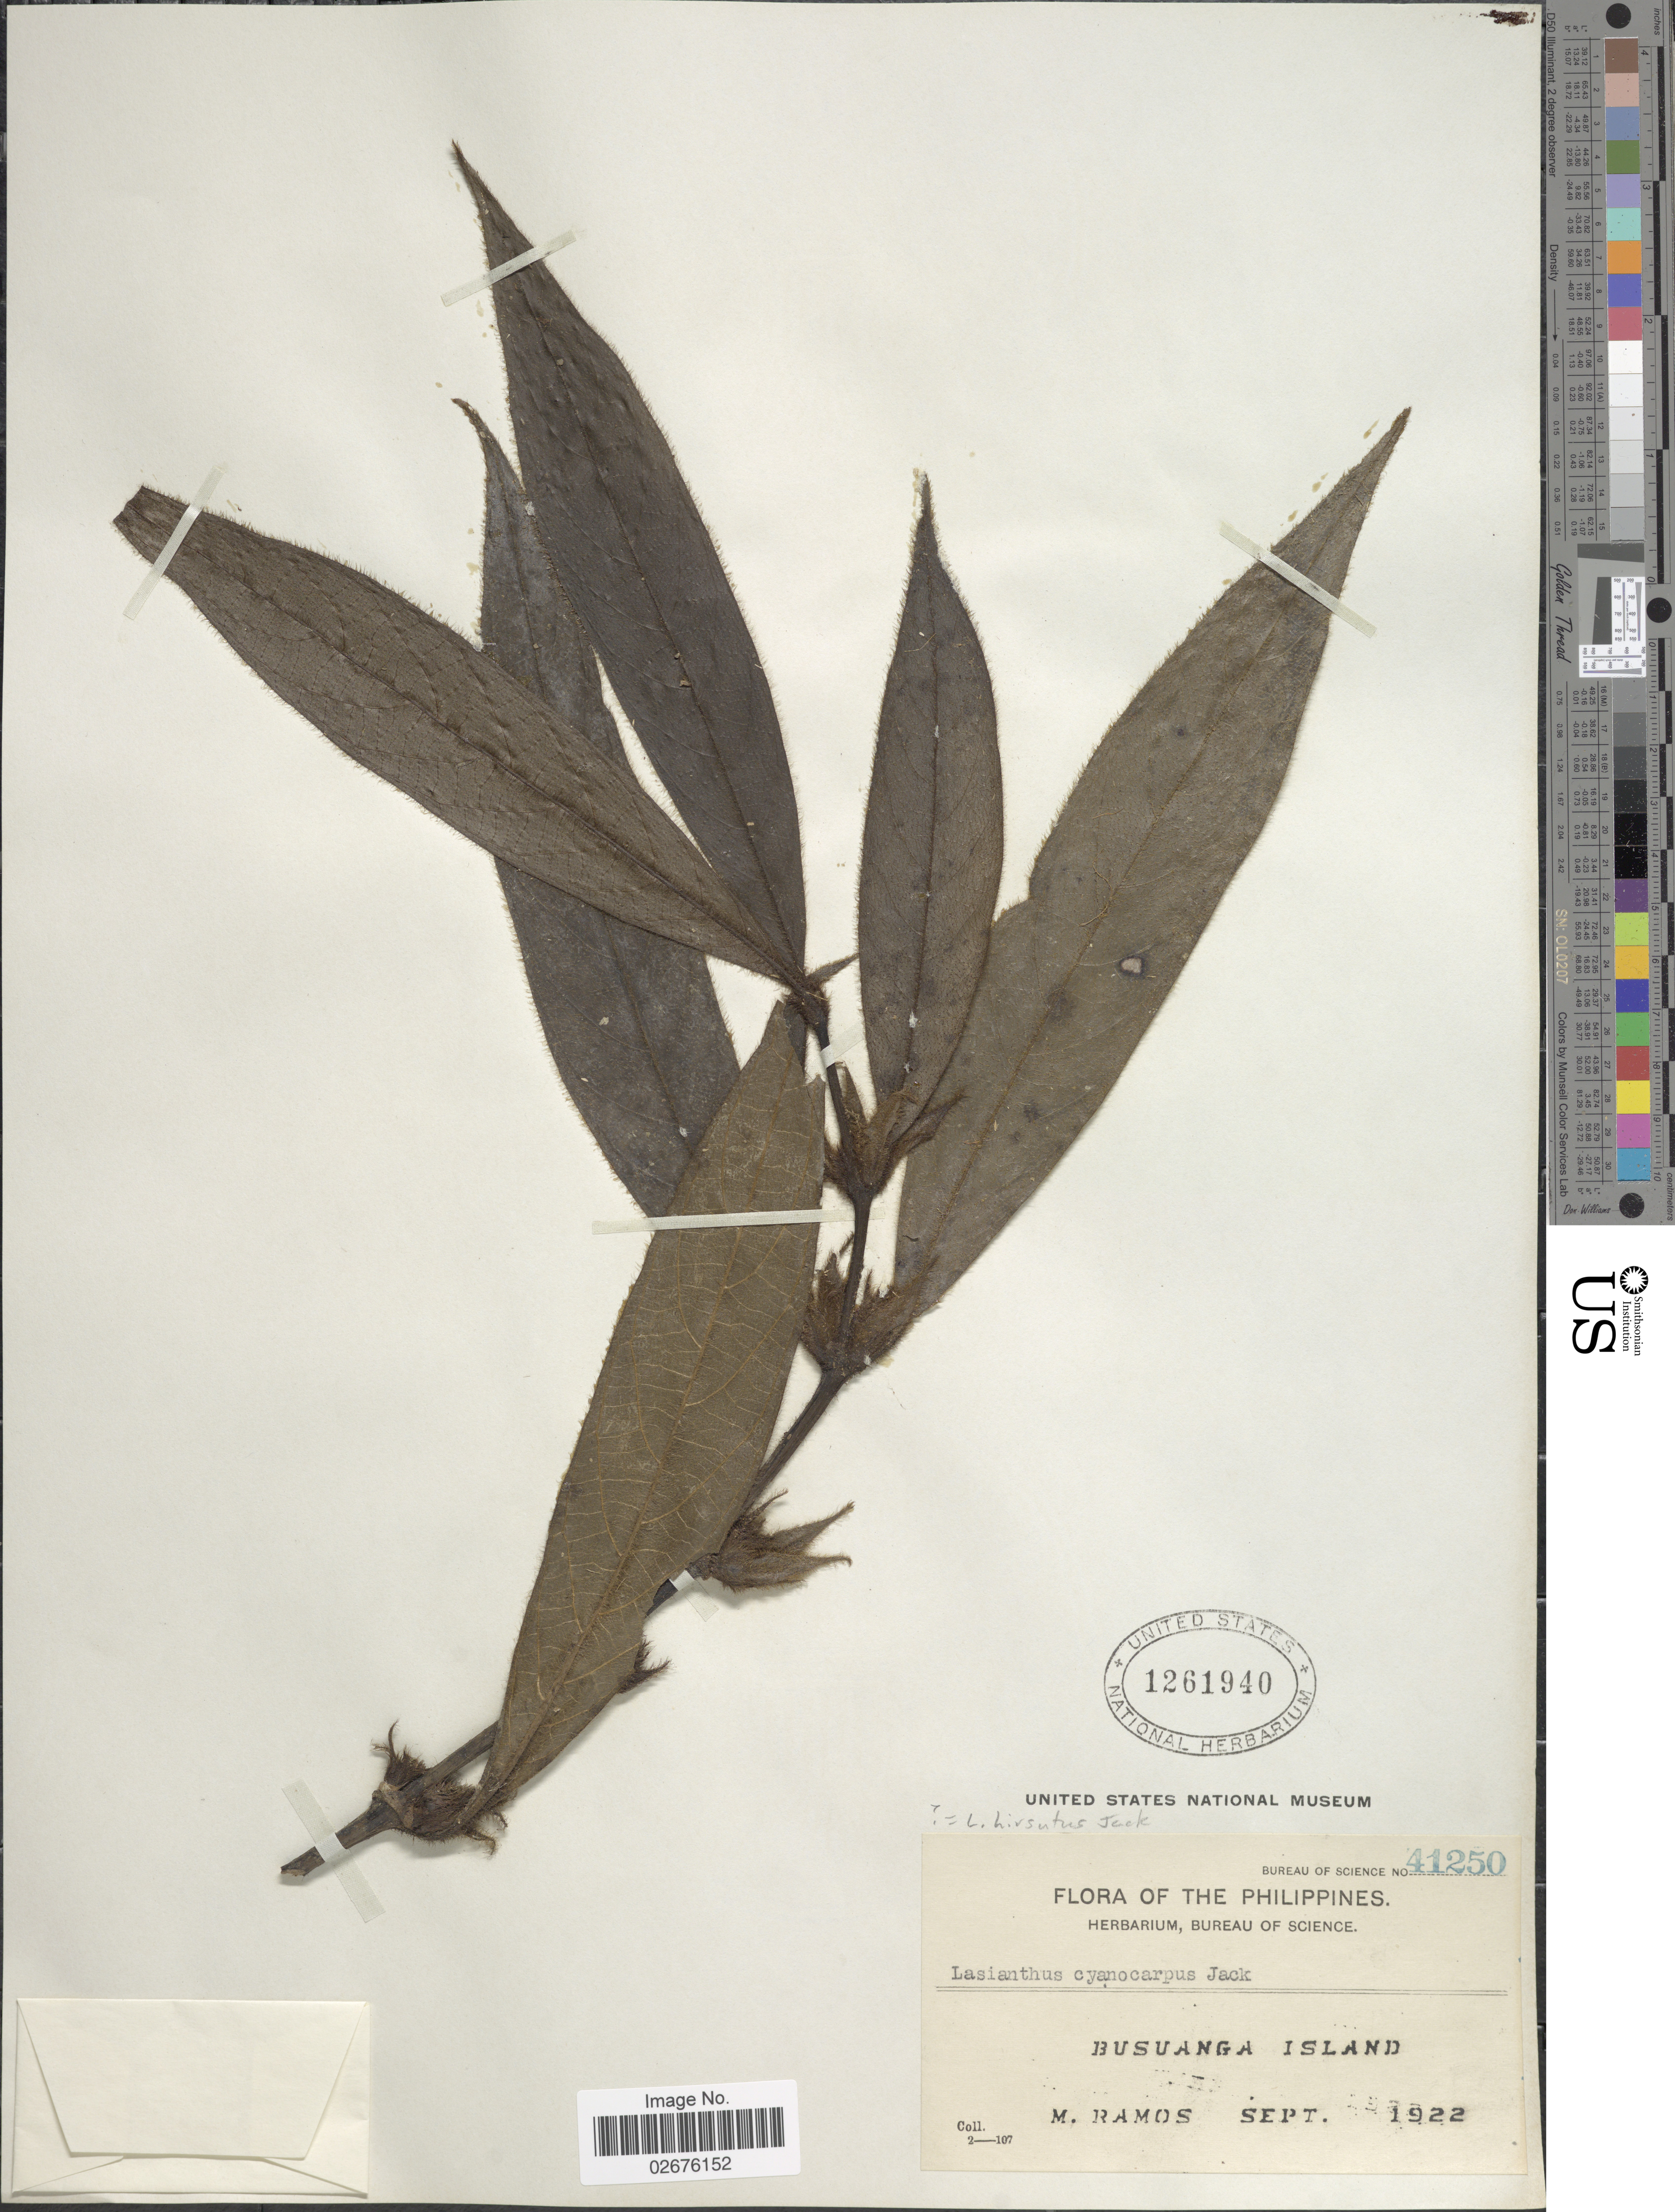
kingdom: Plantae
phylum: Tracheophyta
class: Magnoliopsida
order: Gentianales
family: Rubiaceae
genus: Lasianthus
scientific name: Lasianthus hirsutus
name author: (Roxb.) Merr.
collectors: M. Ramos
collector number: Bureau of Science 41250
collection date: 1922-09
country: Philippines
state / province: Mimaropa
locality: Busuanga Island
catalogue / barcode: US 1261940